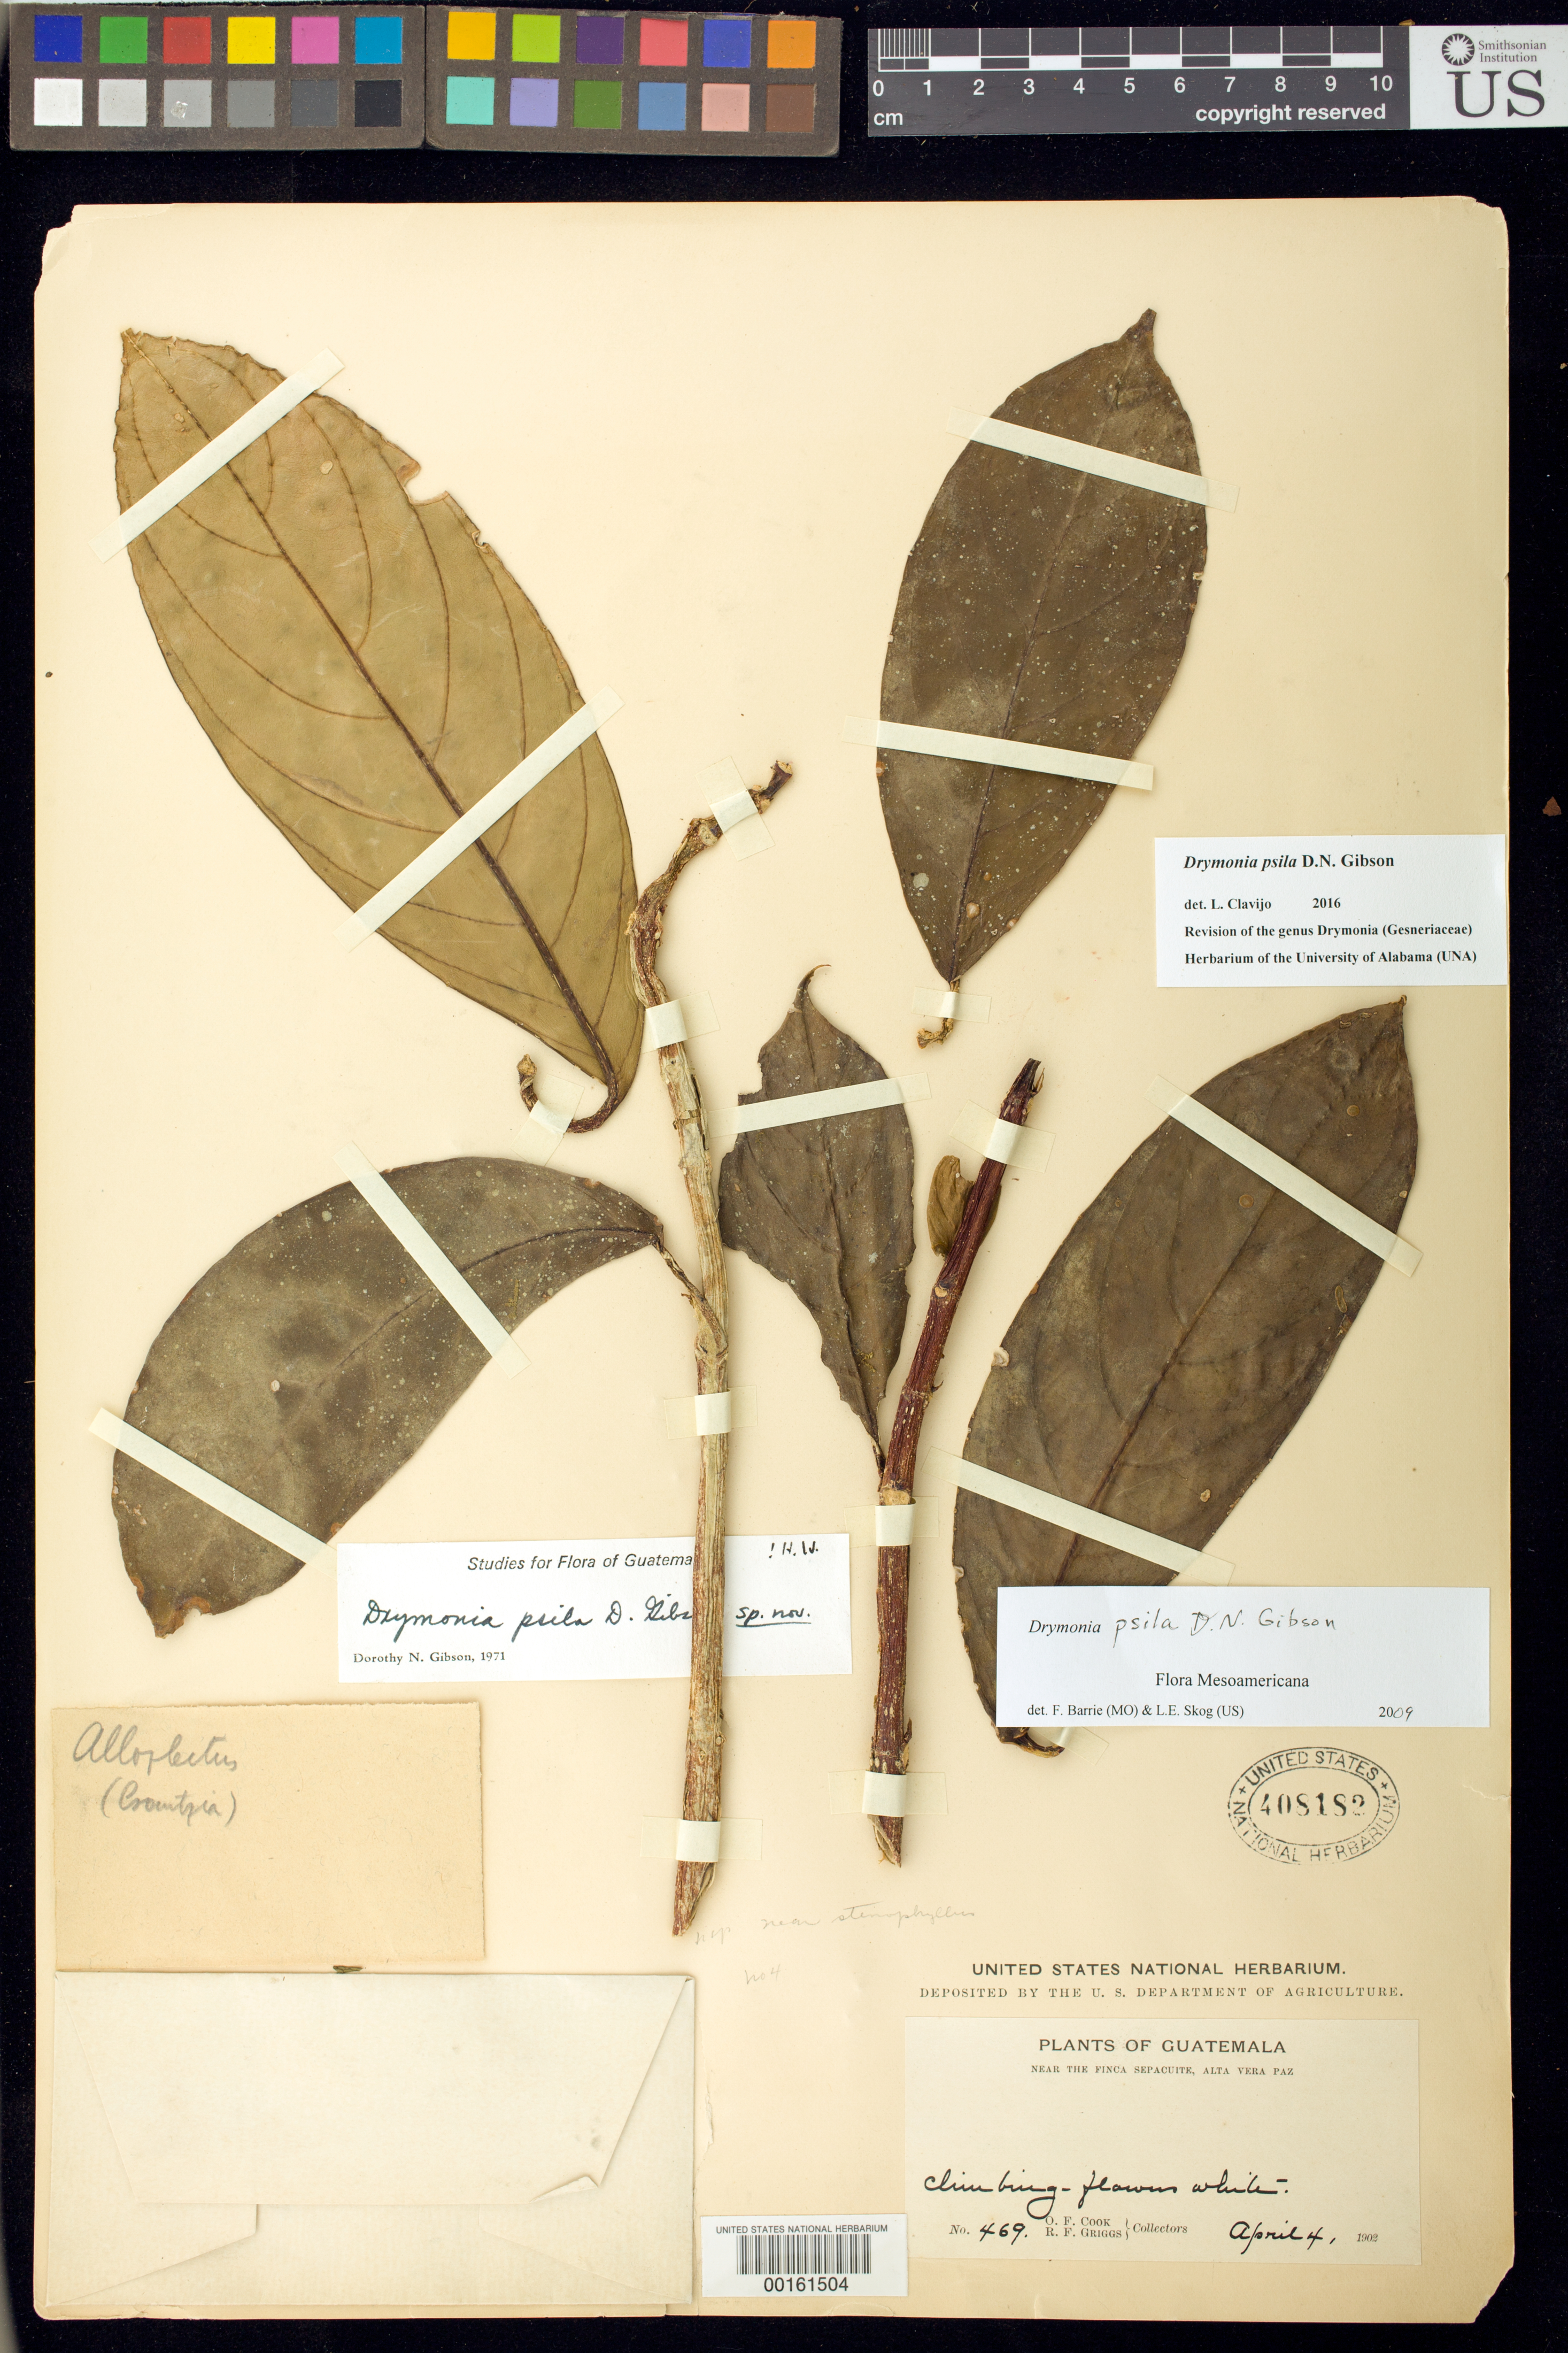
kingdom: Plantae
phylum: Tracheophyta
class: Magnoliopsida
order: Lamiales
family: Gesneriaceae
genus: Drymonia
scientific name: Drymonia psila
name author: D.N. Gibson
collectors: O. F. Cook & R. F. Griggs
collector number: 469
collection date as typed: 04 Apr 1902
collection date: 1902-04-04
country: Guatemala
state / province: Alta Verapaz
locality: Near the Finca Sepacuite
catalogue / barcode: US 408182